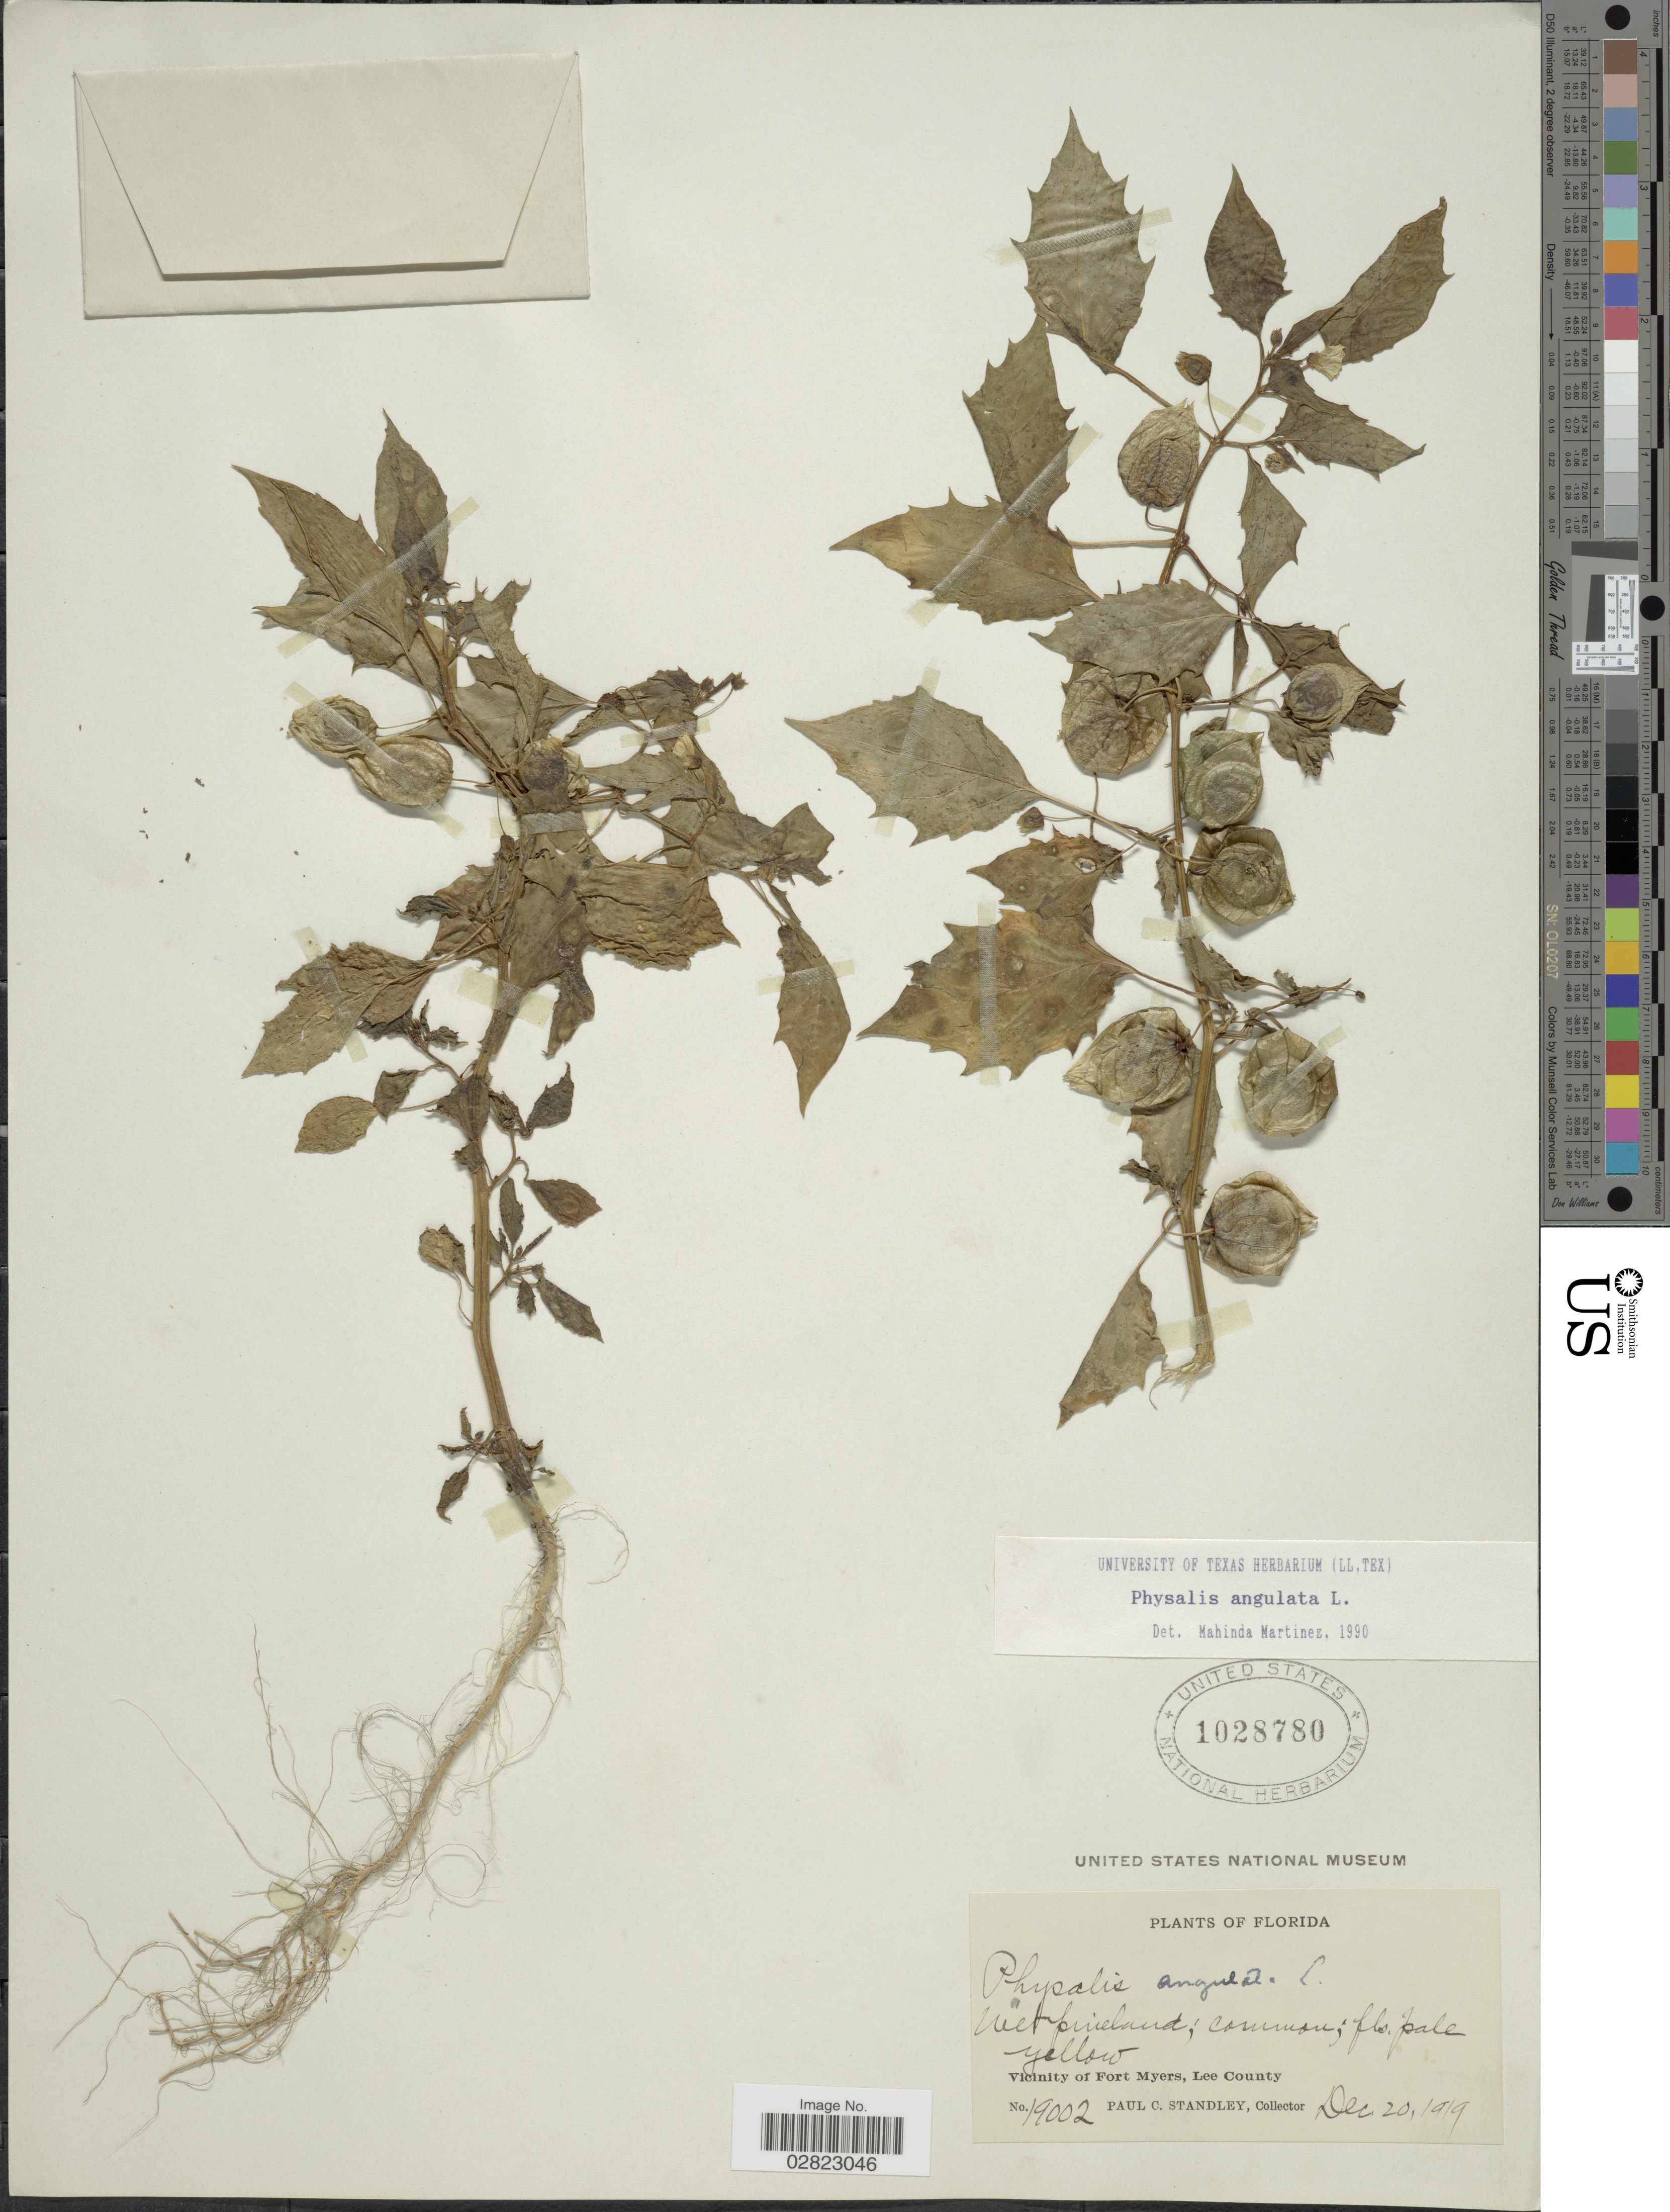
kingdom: Plantae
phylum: Tracheophyta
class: Magnoliopsida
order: Solanales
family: Solanaceae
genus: Physalis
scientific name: Physalis angulata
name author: L.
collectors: P. C. Standley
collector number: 19002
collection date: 1919-12-20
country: United States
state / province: Florida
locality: Vicinity of Fort Myers, Lee County.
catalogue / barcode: US 1028780